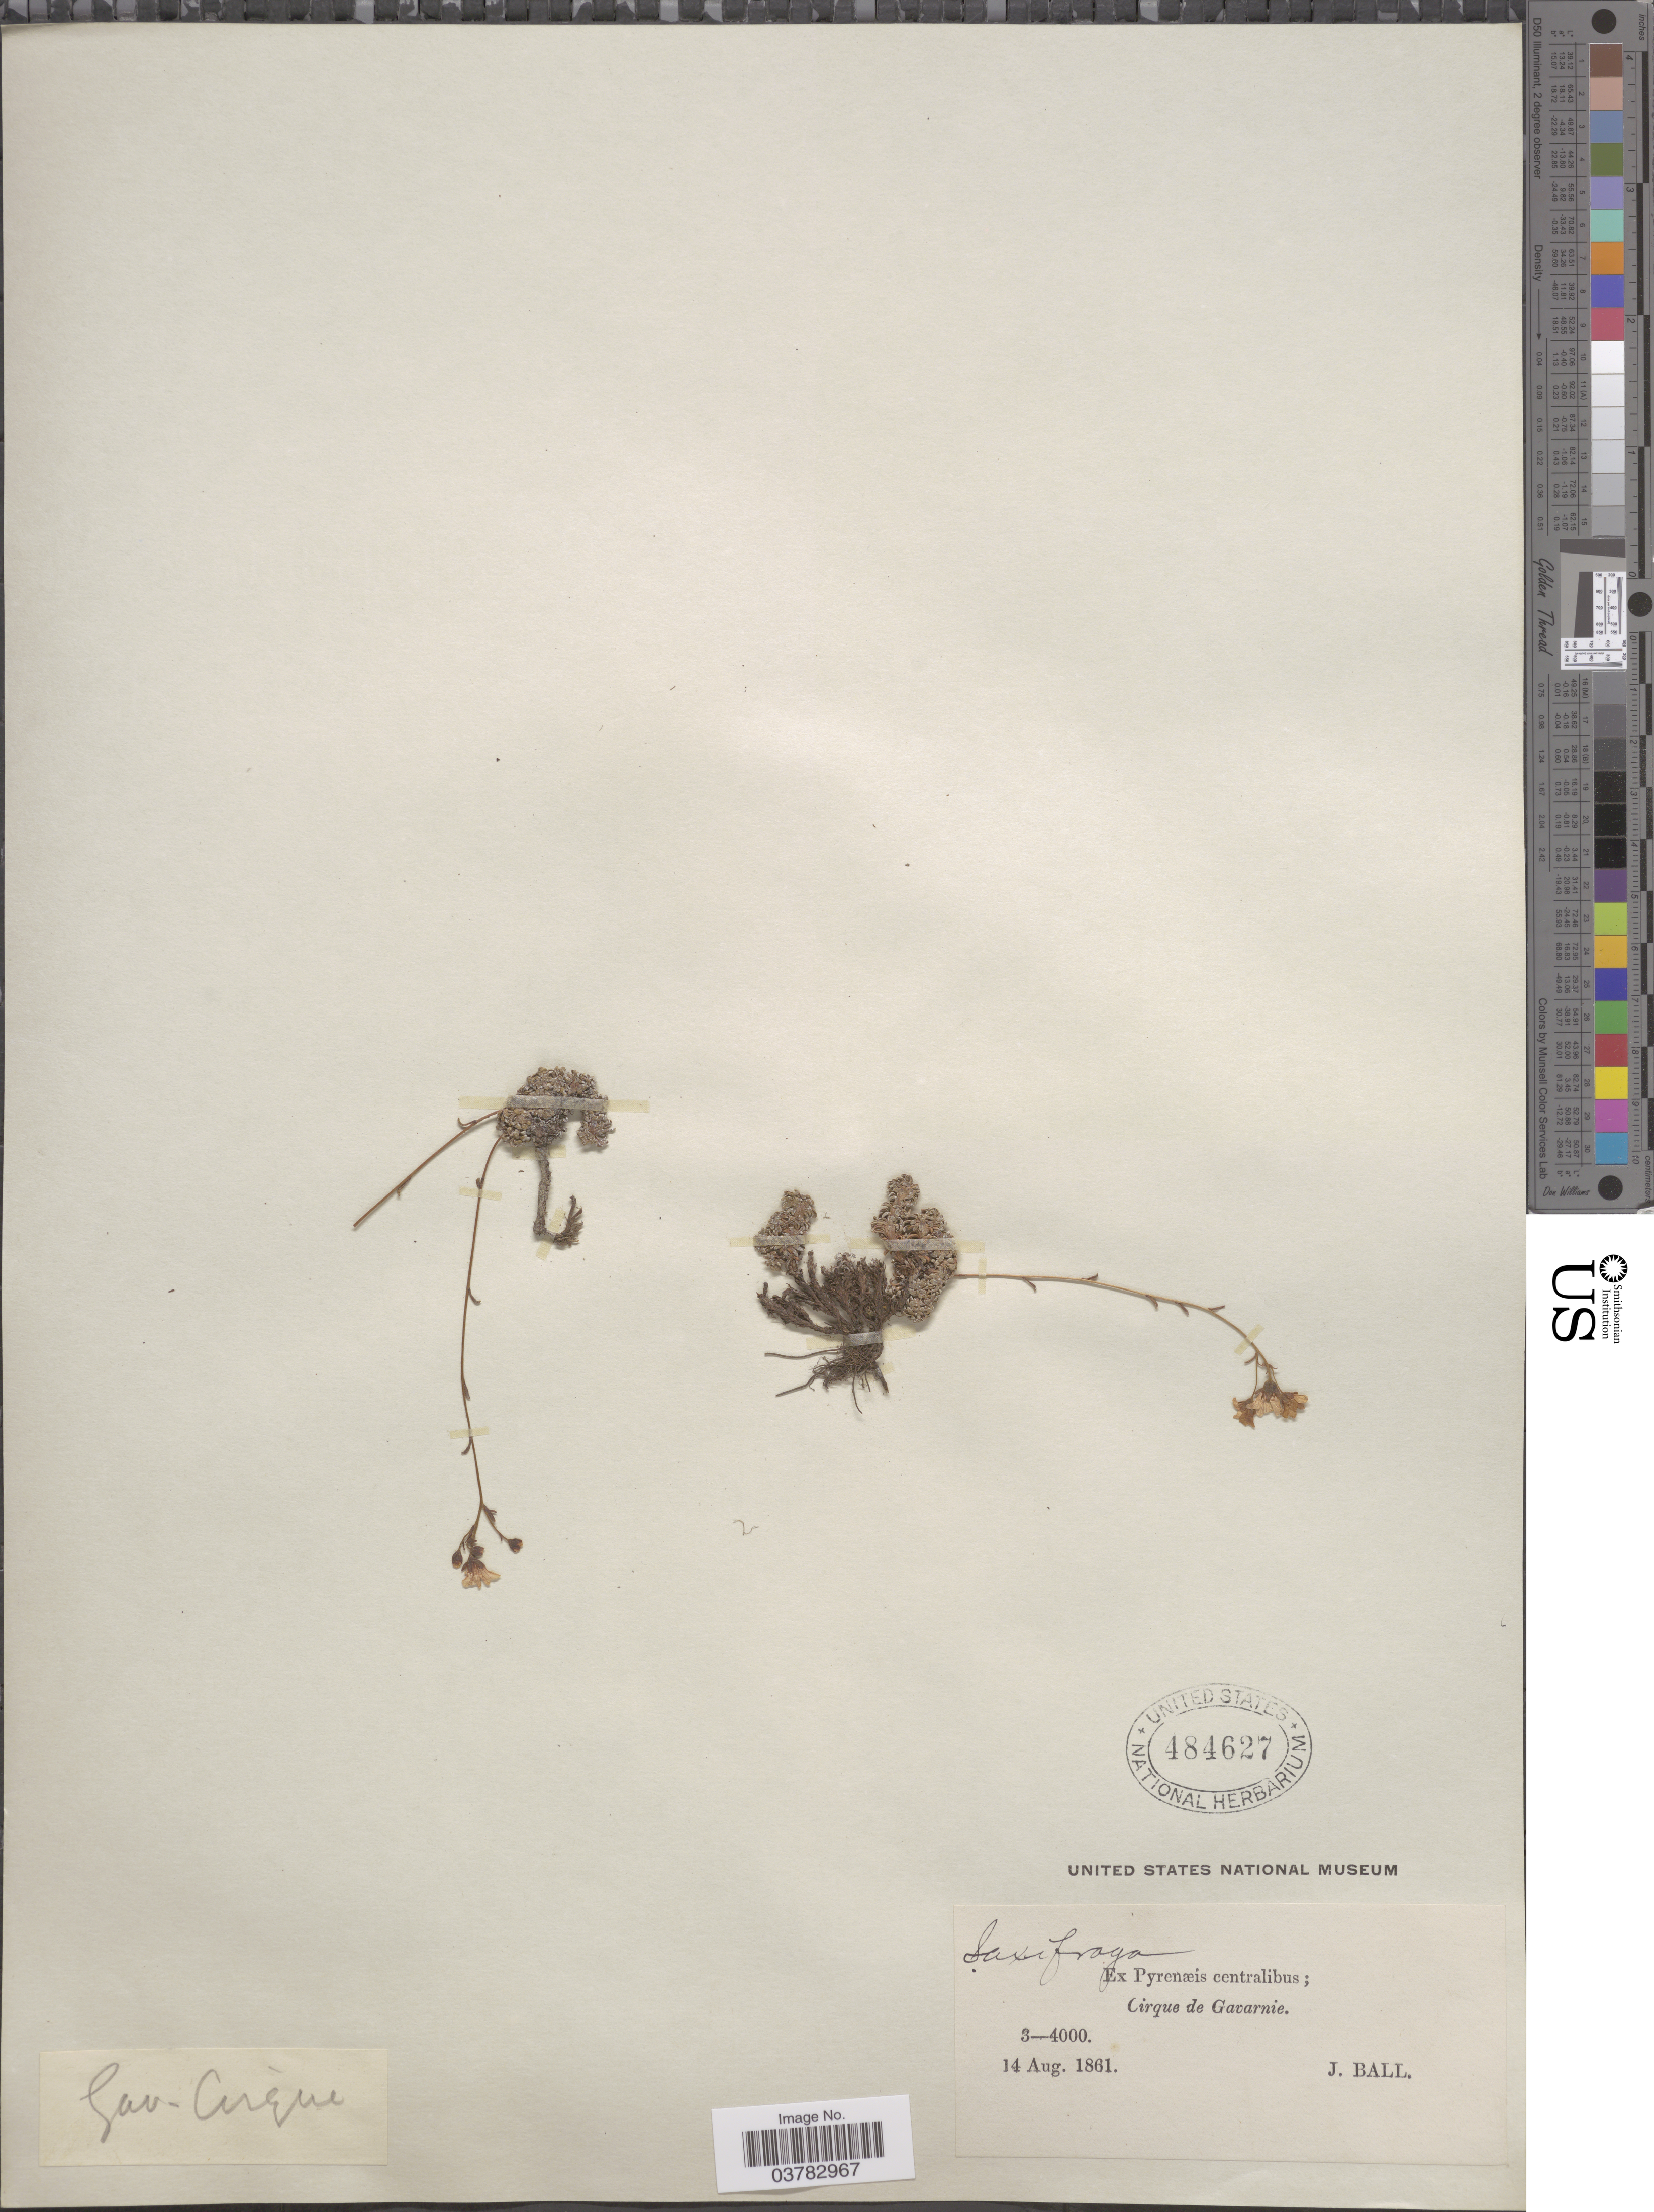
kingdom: Plantae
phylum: Tracheophyta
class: Magnoliopsida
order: Saxifragales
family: Saxifragaceae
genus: Saxifraga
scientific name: Saxifraga sp.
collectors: J. Ball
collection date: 1861-08-14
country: France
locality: Ex Pyrenæis centralibus; Cirque de Gavarnie. Gav-Cirque.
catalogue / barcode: US 484627